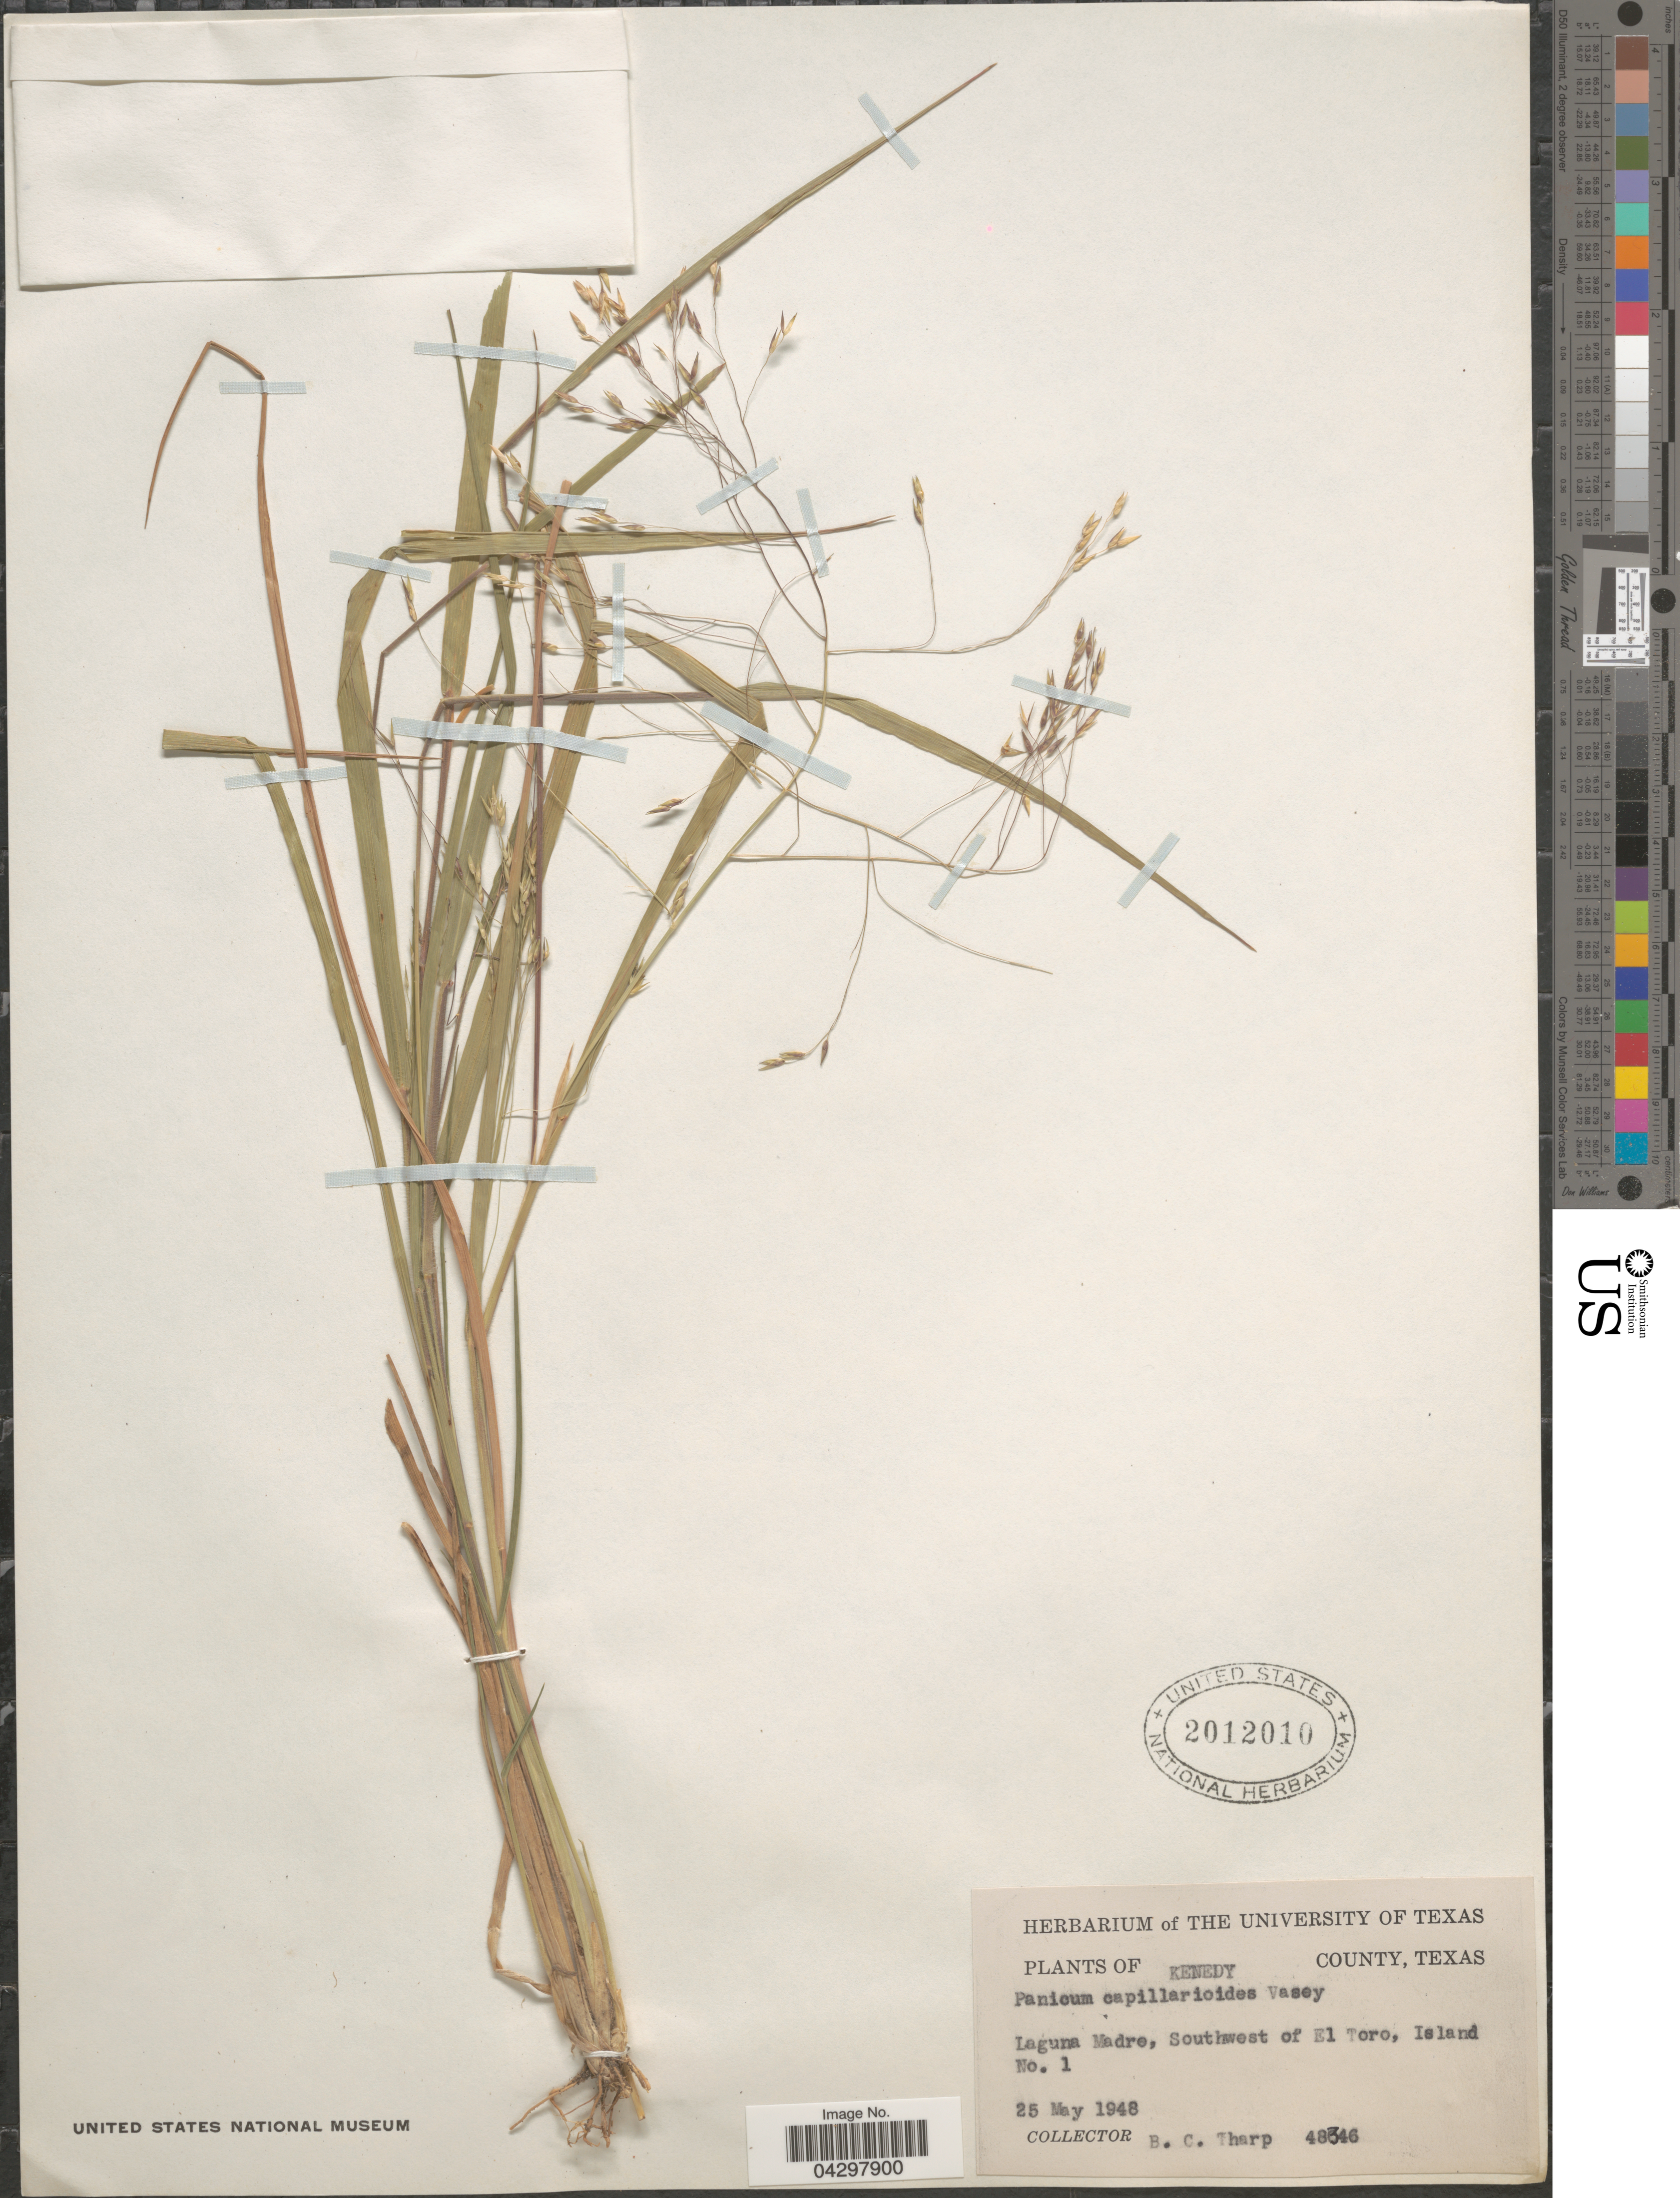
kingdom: Plantae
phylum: Tracheophyta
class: Liliopsida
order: Poales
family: Poaceae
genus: Panicum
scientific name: Panicum capillarioides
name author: Vasey in J.M. Coult.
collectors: B. C. Tharp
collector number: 48346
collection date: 1948-05-25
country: United States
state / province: Texas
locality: Kennedy County. Laguna Madre, Southwest of El Toro, Island No. 1.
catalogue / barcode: US 2012010